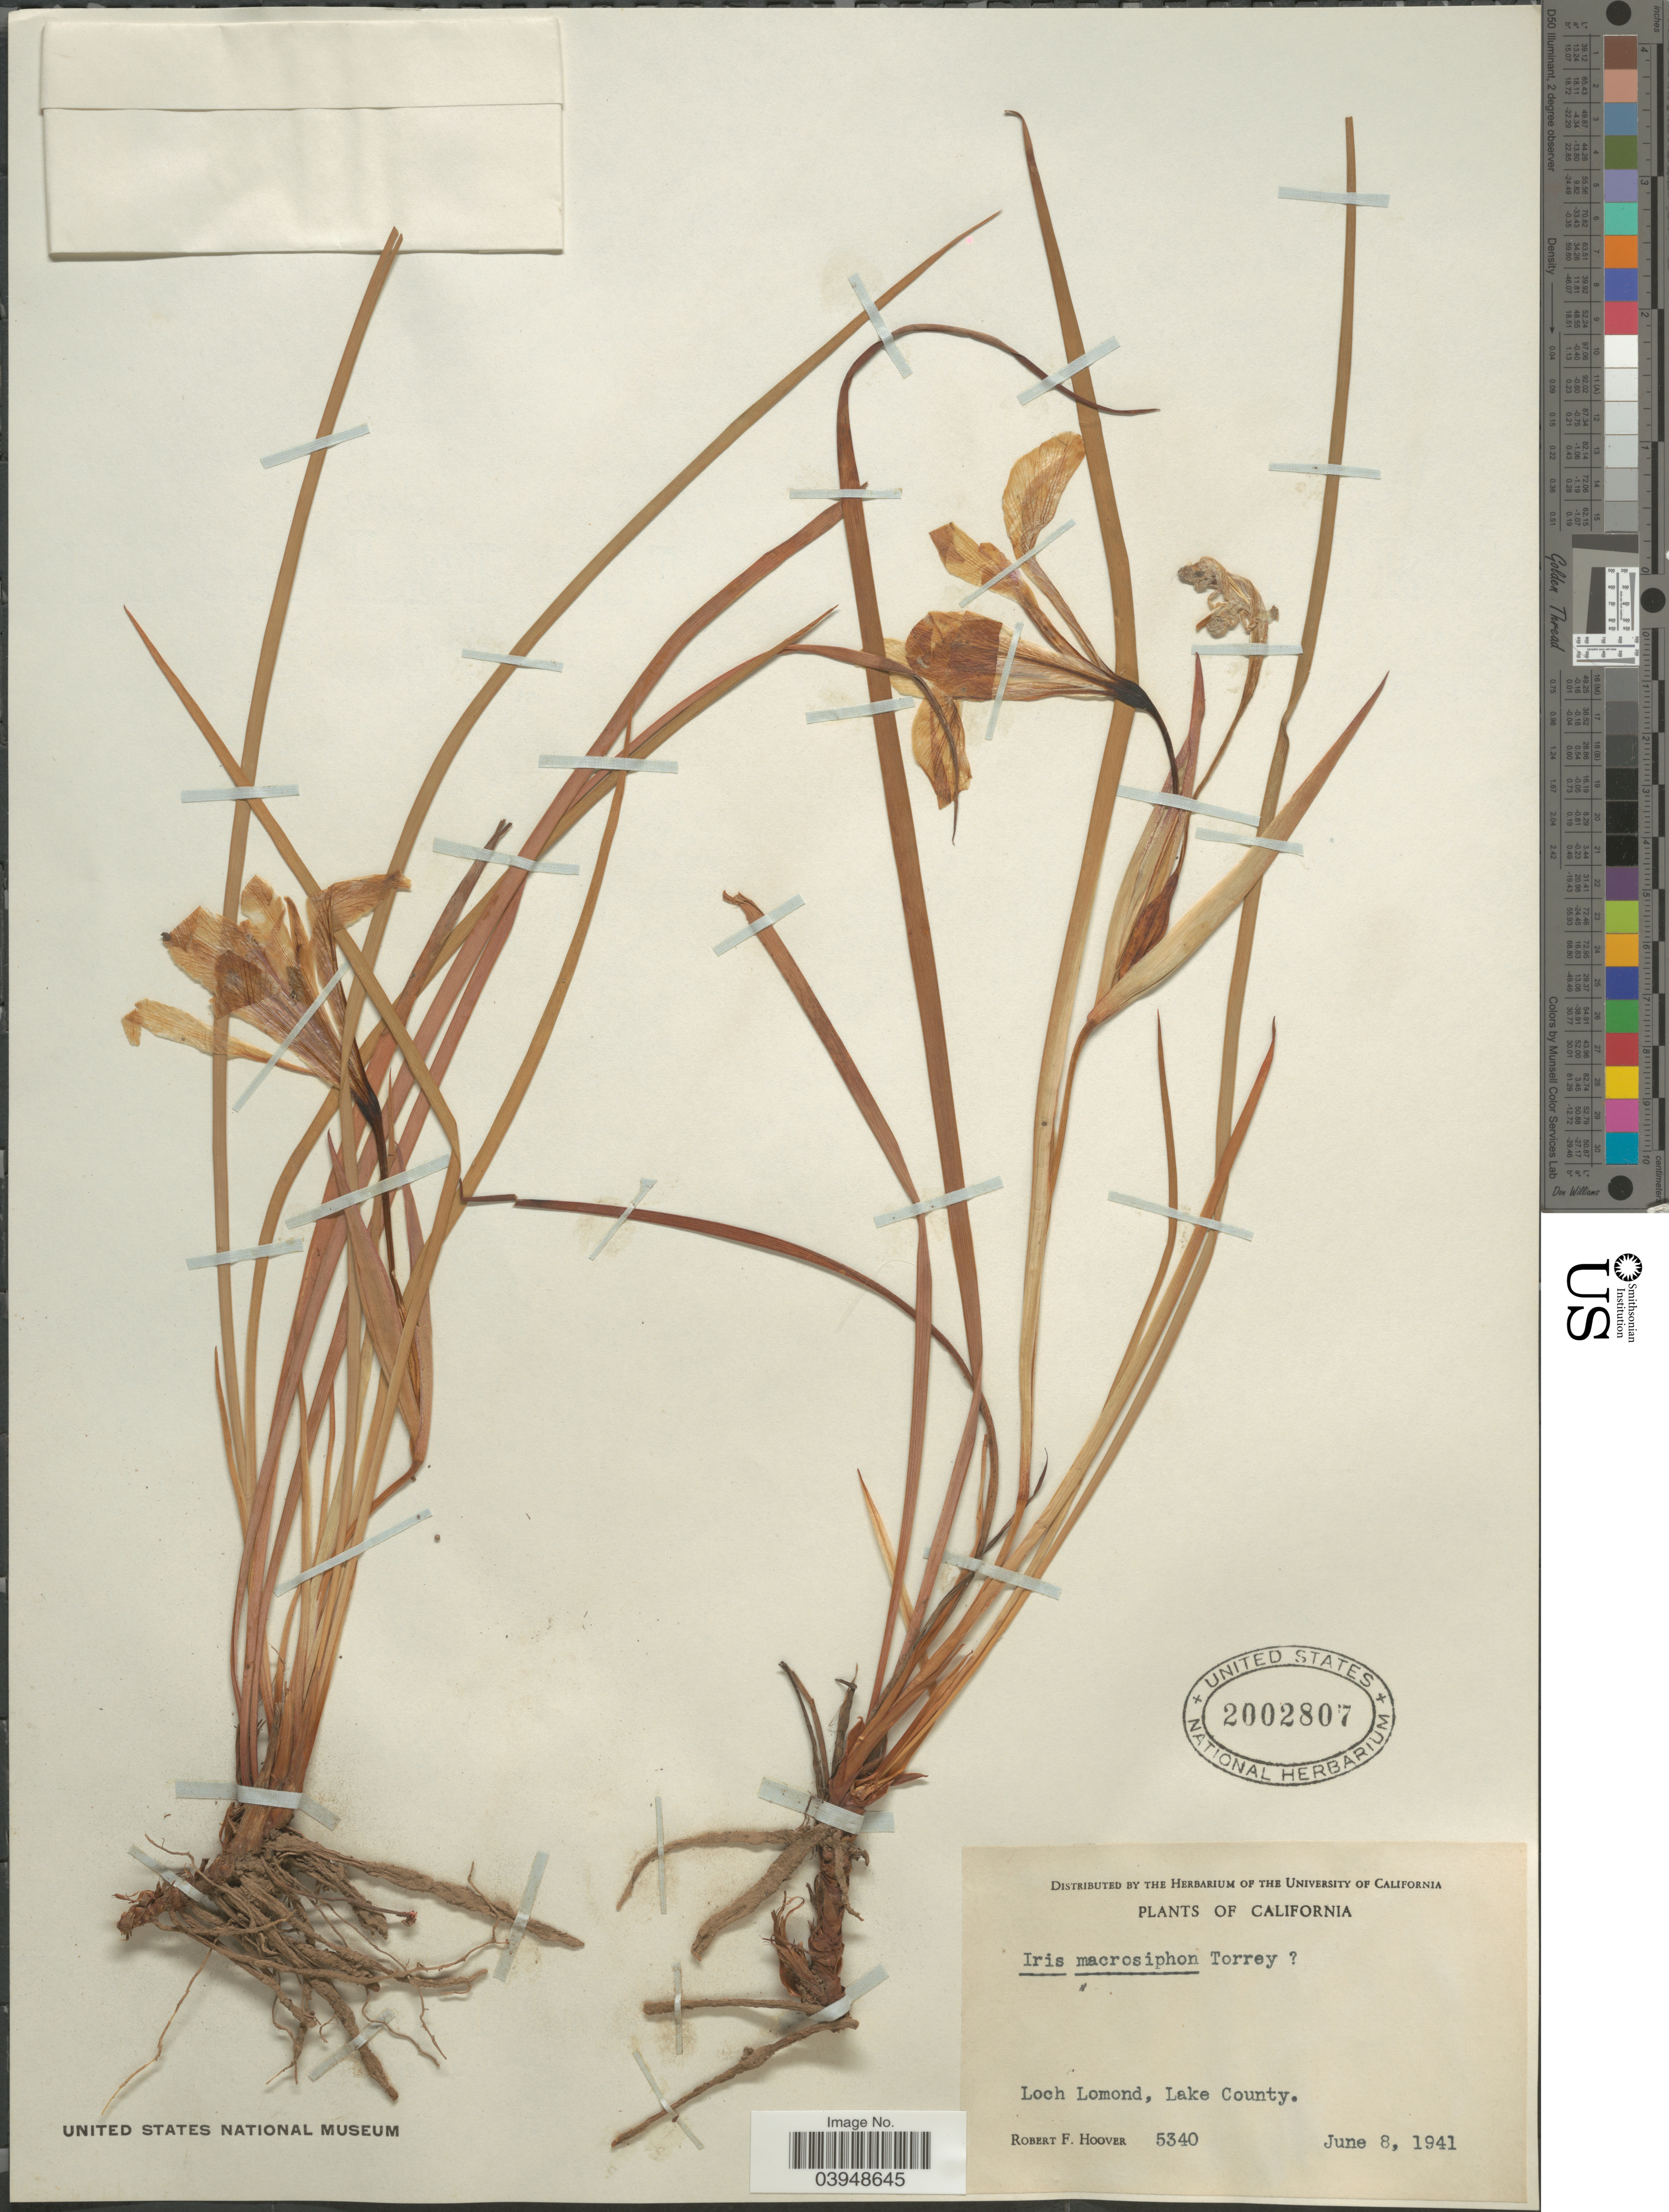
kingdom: Plantae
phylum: Tracheophyta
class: Liliopsida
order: Asparagales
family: Iridaceae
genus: Iris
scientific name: Iris macrosiphon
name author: Torr.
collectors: R. F. Hoover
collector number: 5340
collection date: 1941-06-08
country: United States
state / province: California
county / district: Lake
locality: Loch Lomond, Lake County.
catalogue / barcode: US 2002807